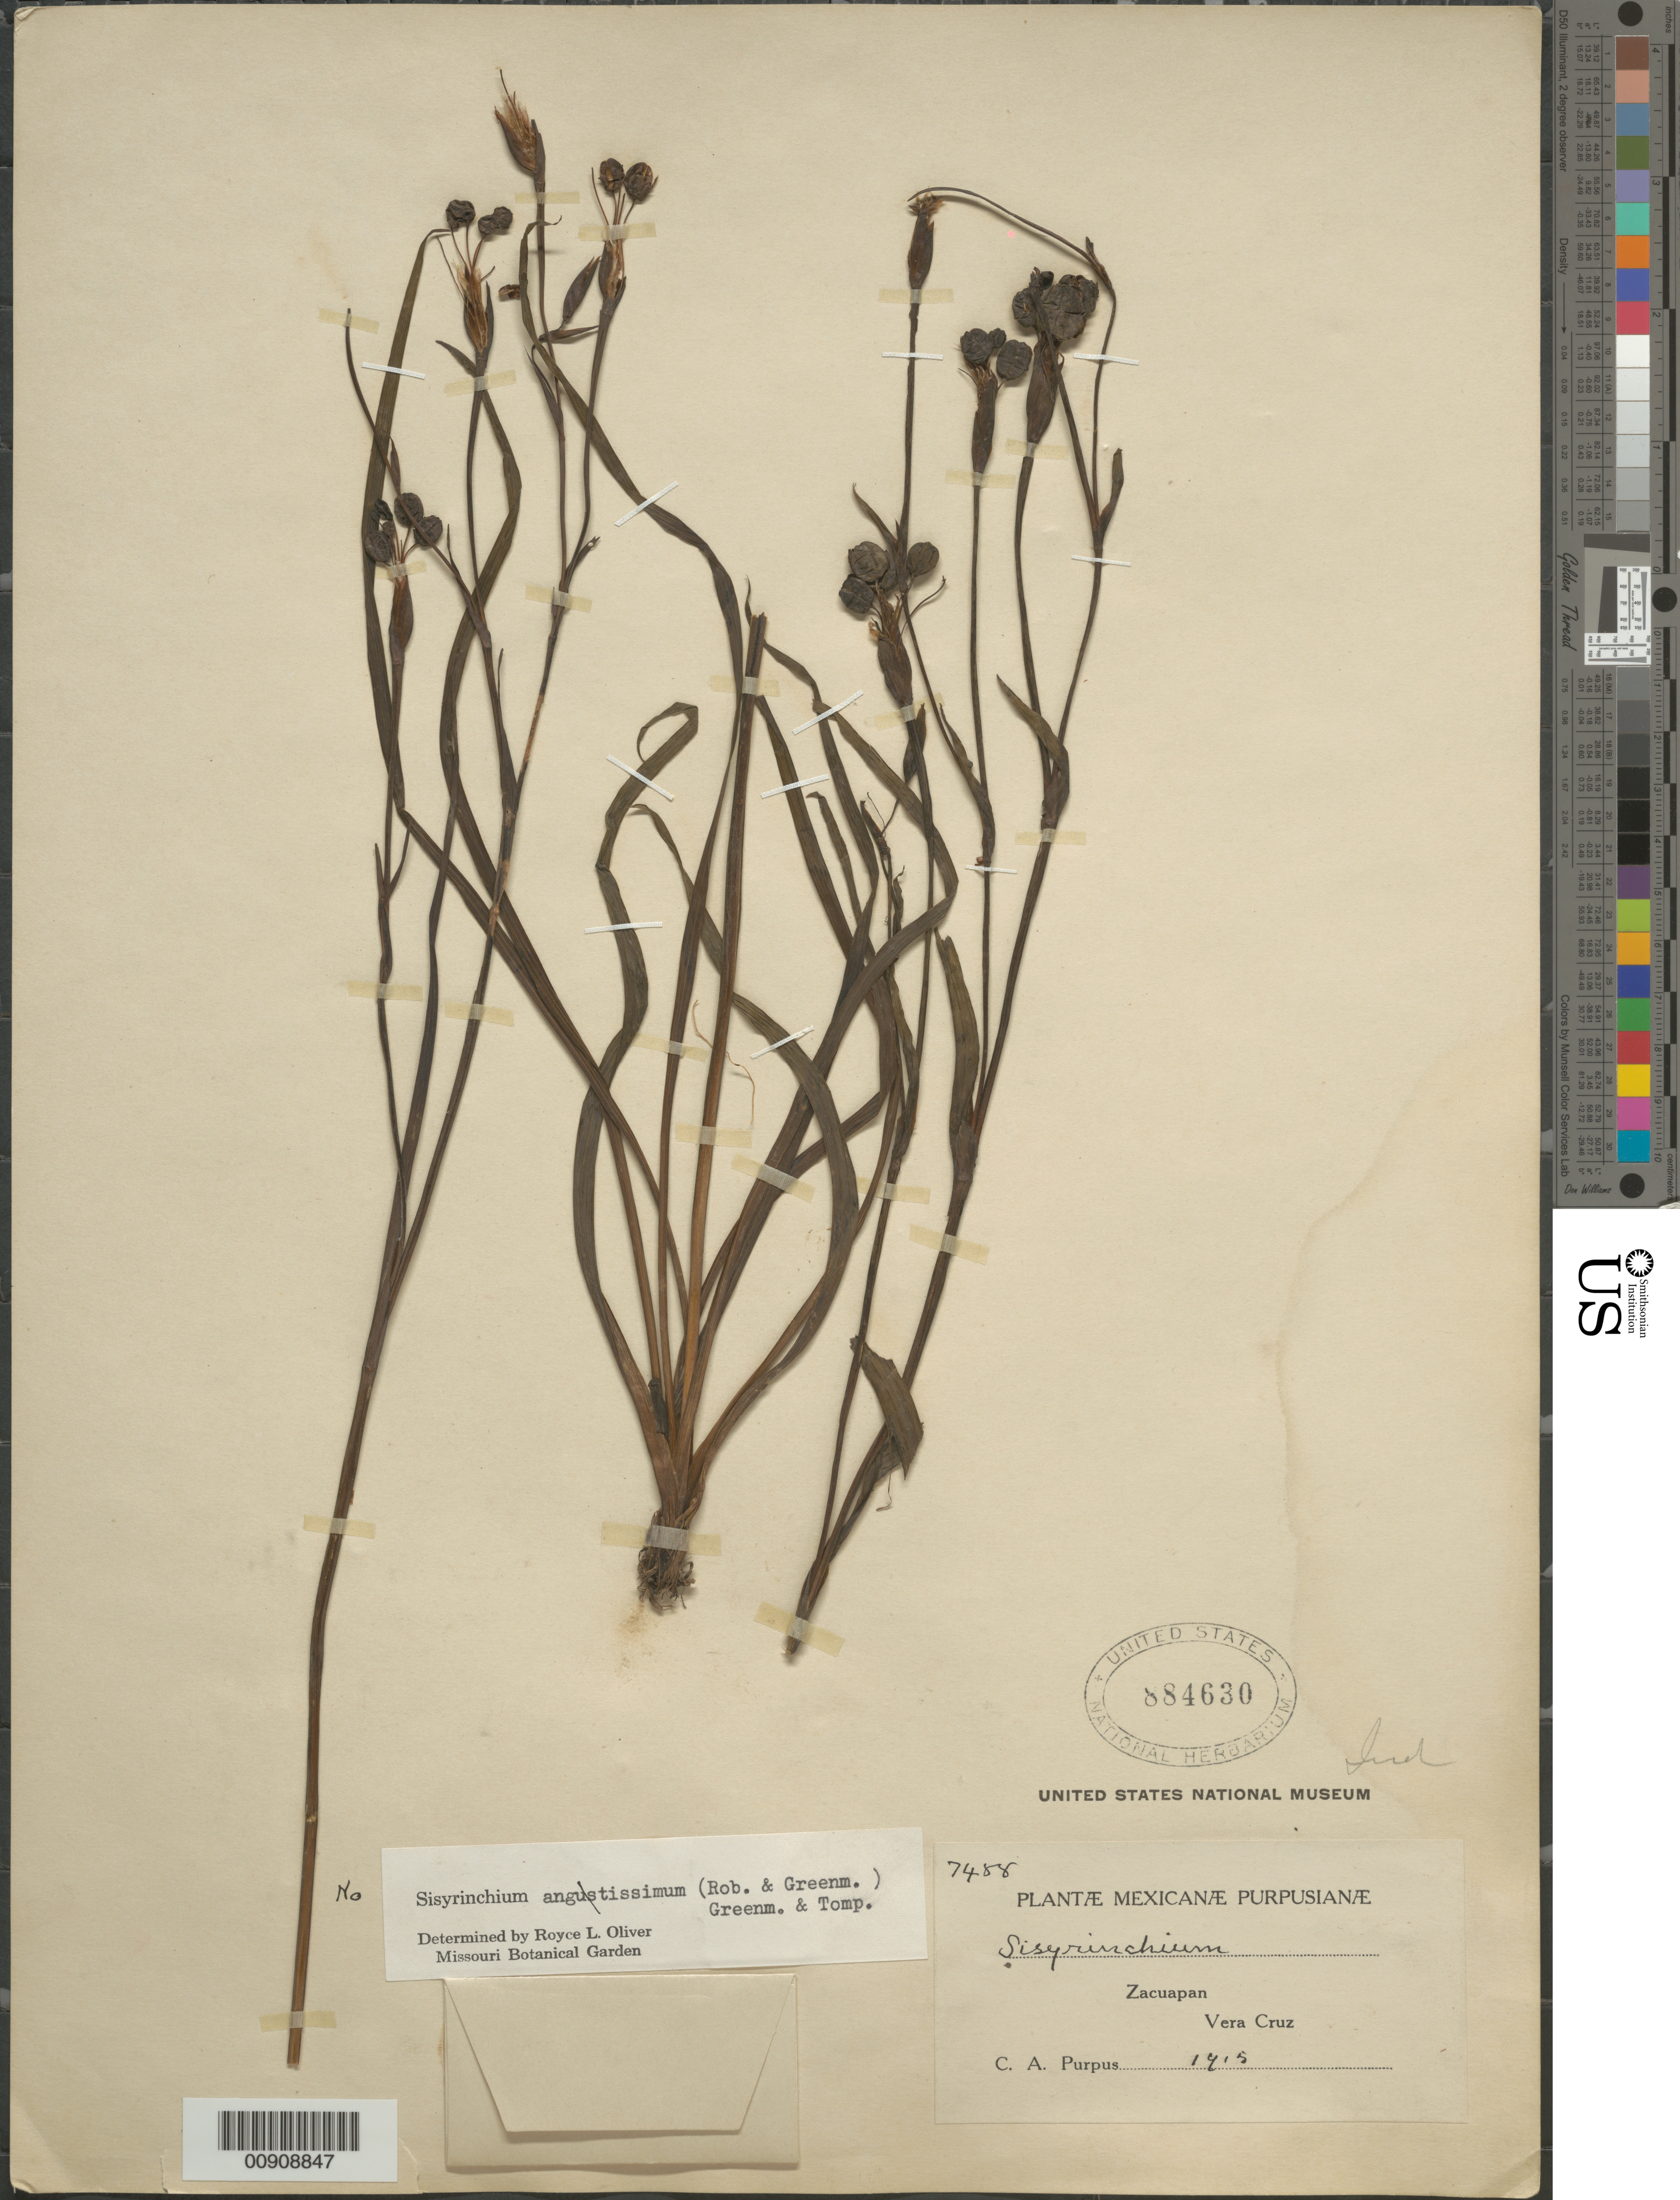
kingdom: Plantae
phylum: Tracheophyta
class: Liliopsida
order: Asparagales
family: Iridaceae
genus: Sisyrinchium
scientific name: Sisyrinchium sp.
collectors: C. A. Purpus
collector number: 7488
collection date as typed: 1915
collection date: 1915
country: Mexico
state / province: Veracruz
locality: Zacuapan, Veracruz.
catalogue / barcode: US 884630